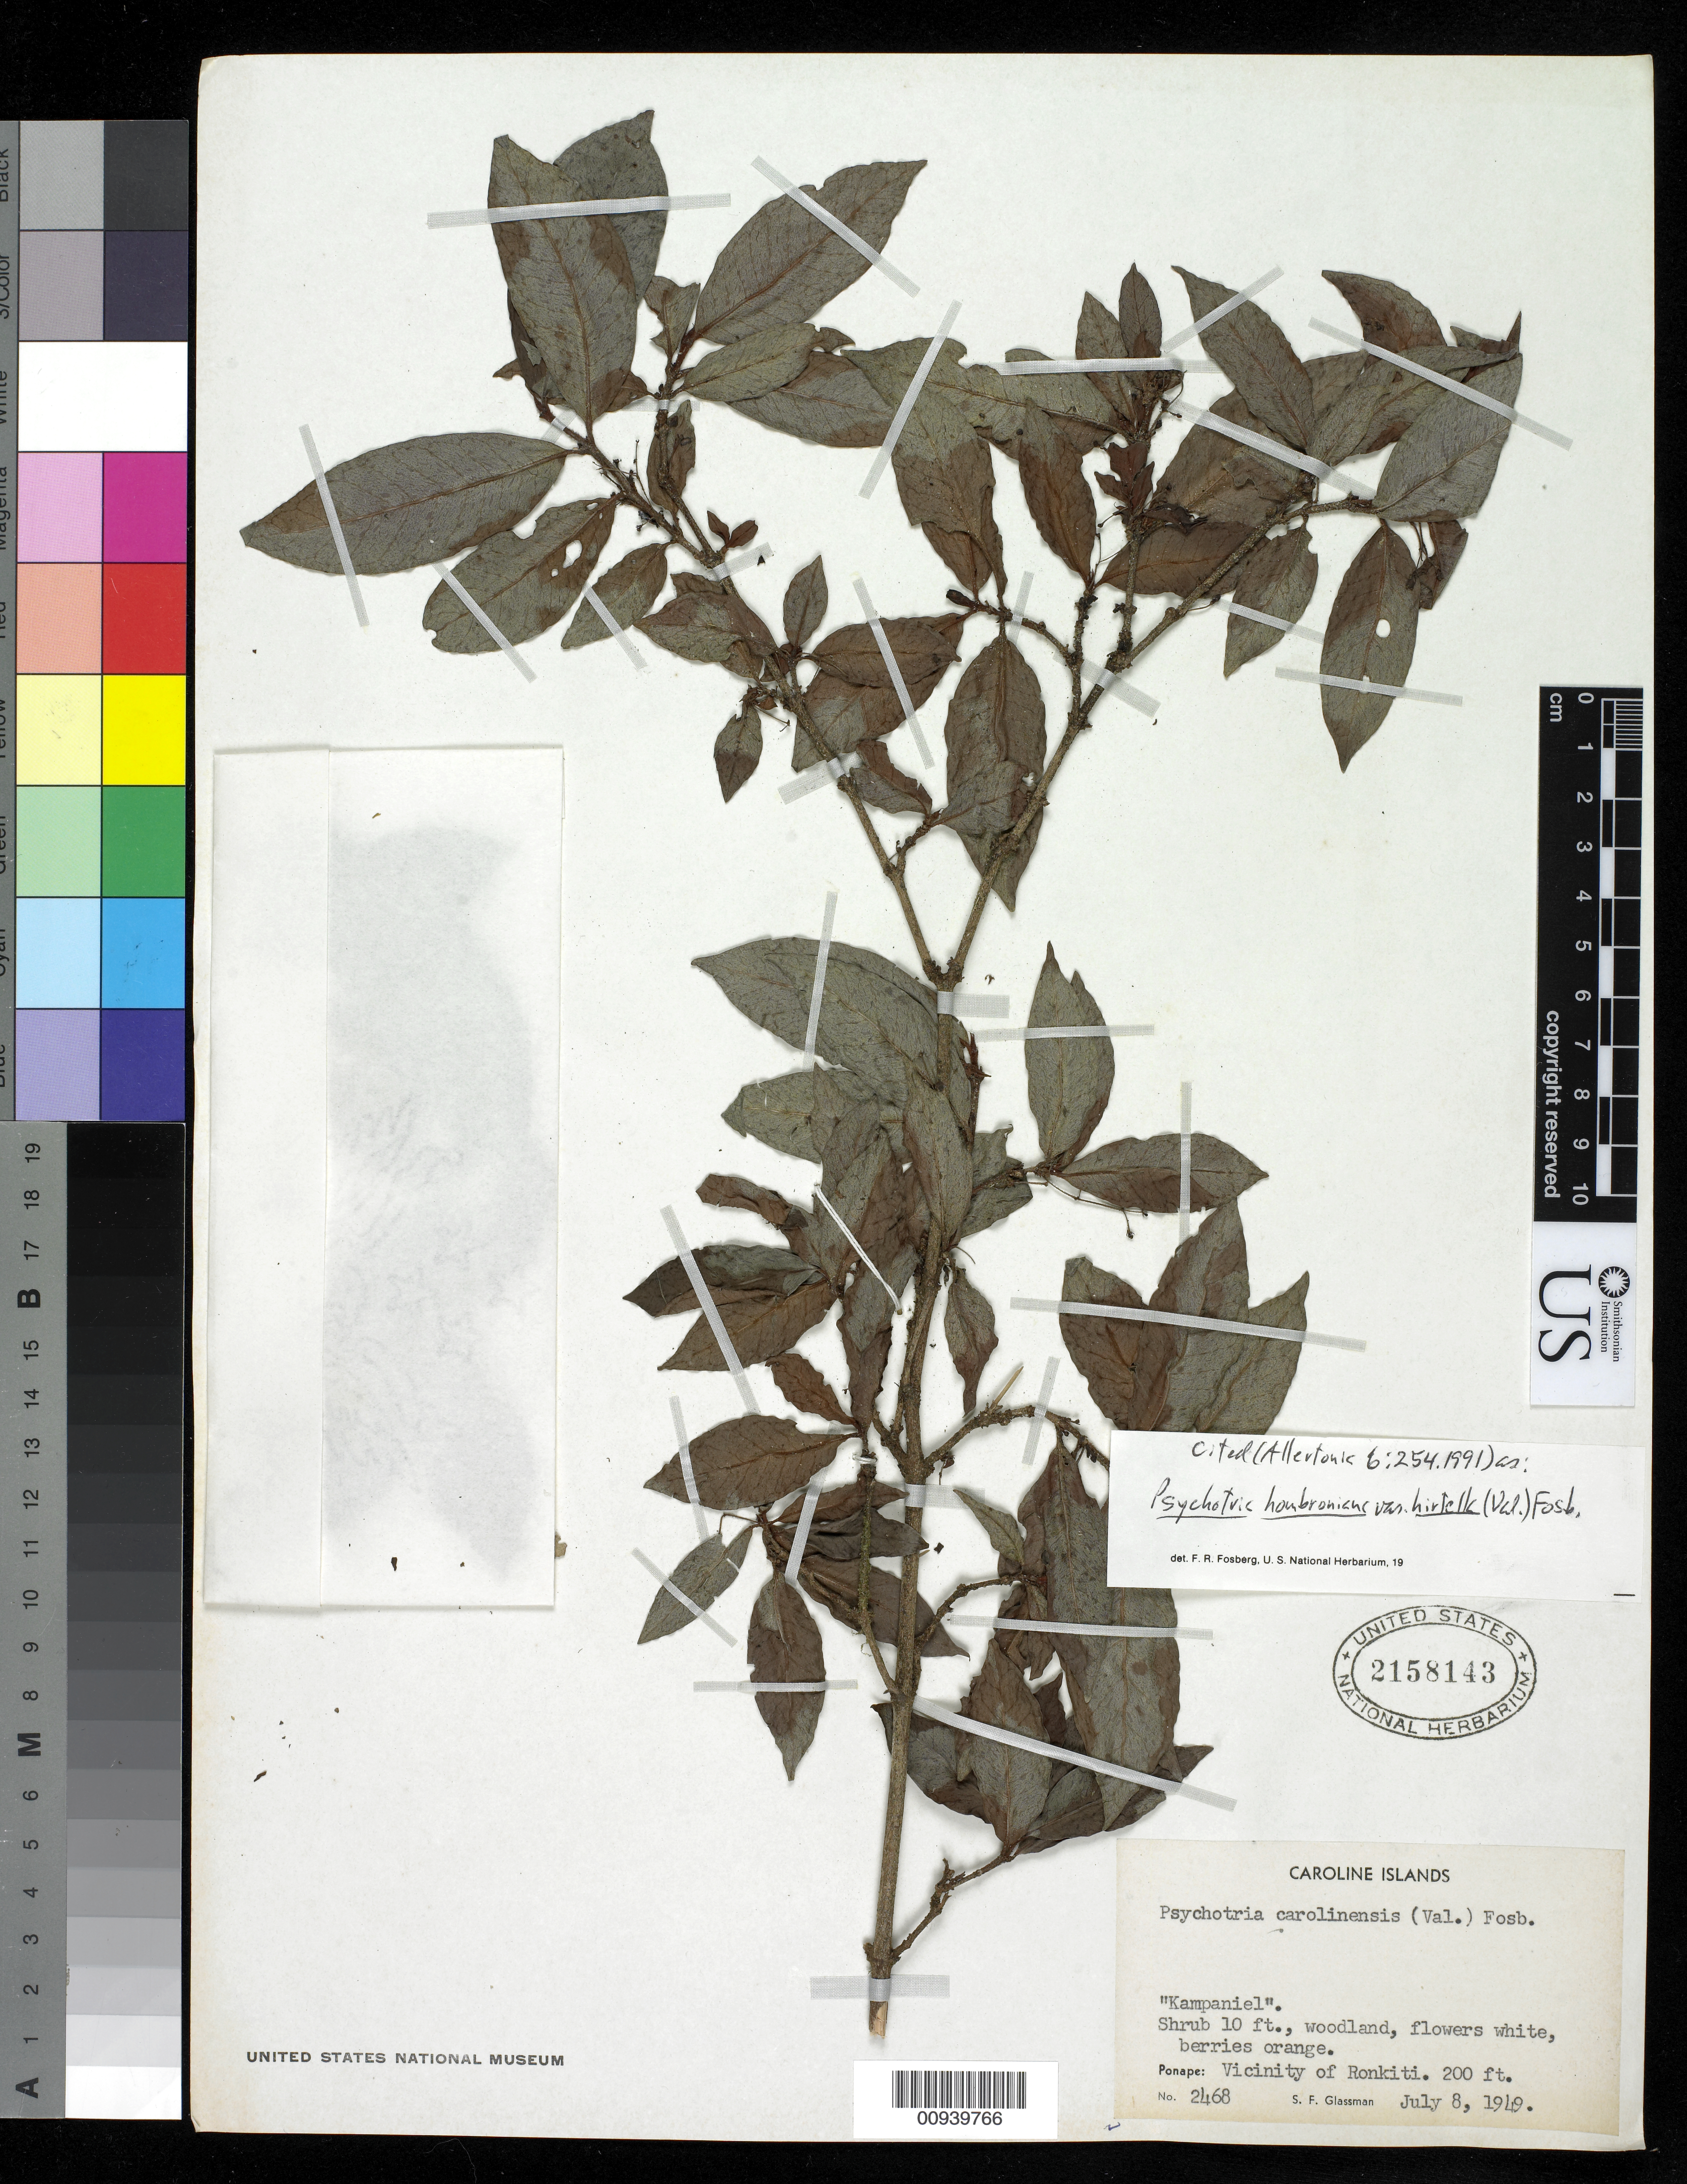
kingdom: Plantae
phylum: Tracheophyta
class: Magnoliopsida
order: Gentianales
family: Rubiaceae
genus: Psychotria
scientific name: Psychotria hombroniana var. hirtella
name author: (Valeton) Fosberg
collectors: S. F. Glassman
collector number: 2468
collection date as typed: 08 Jul 1949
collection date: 1949-07-08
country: Micronesia, Federated States of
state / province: Pohnpei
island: Pohnpei [Ponape]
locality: Vicinity of Ronkiti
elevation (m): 61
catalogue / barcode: US 2158143